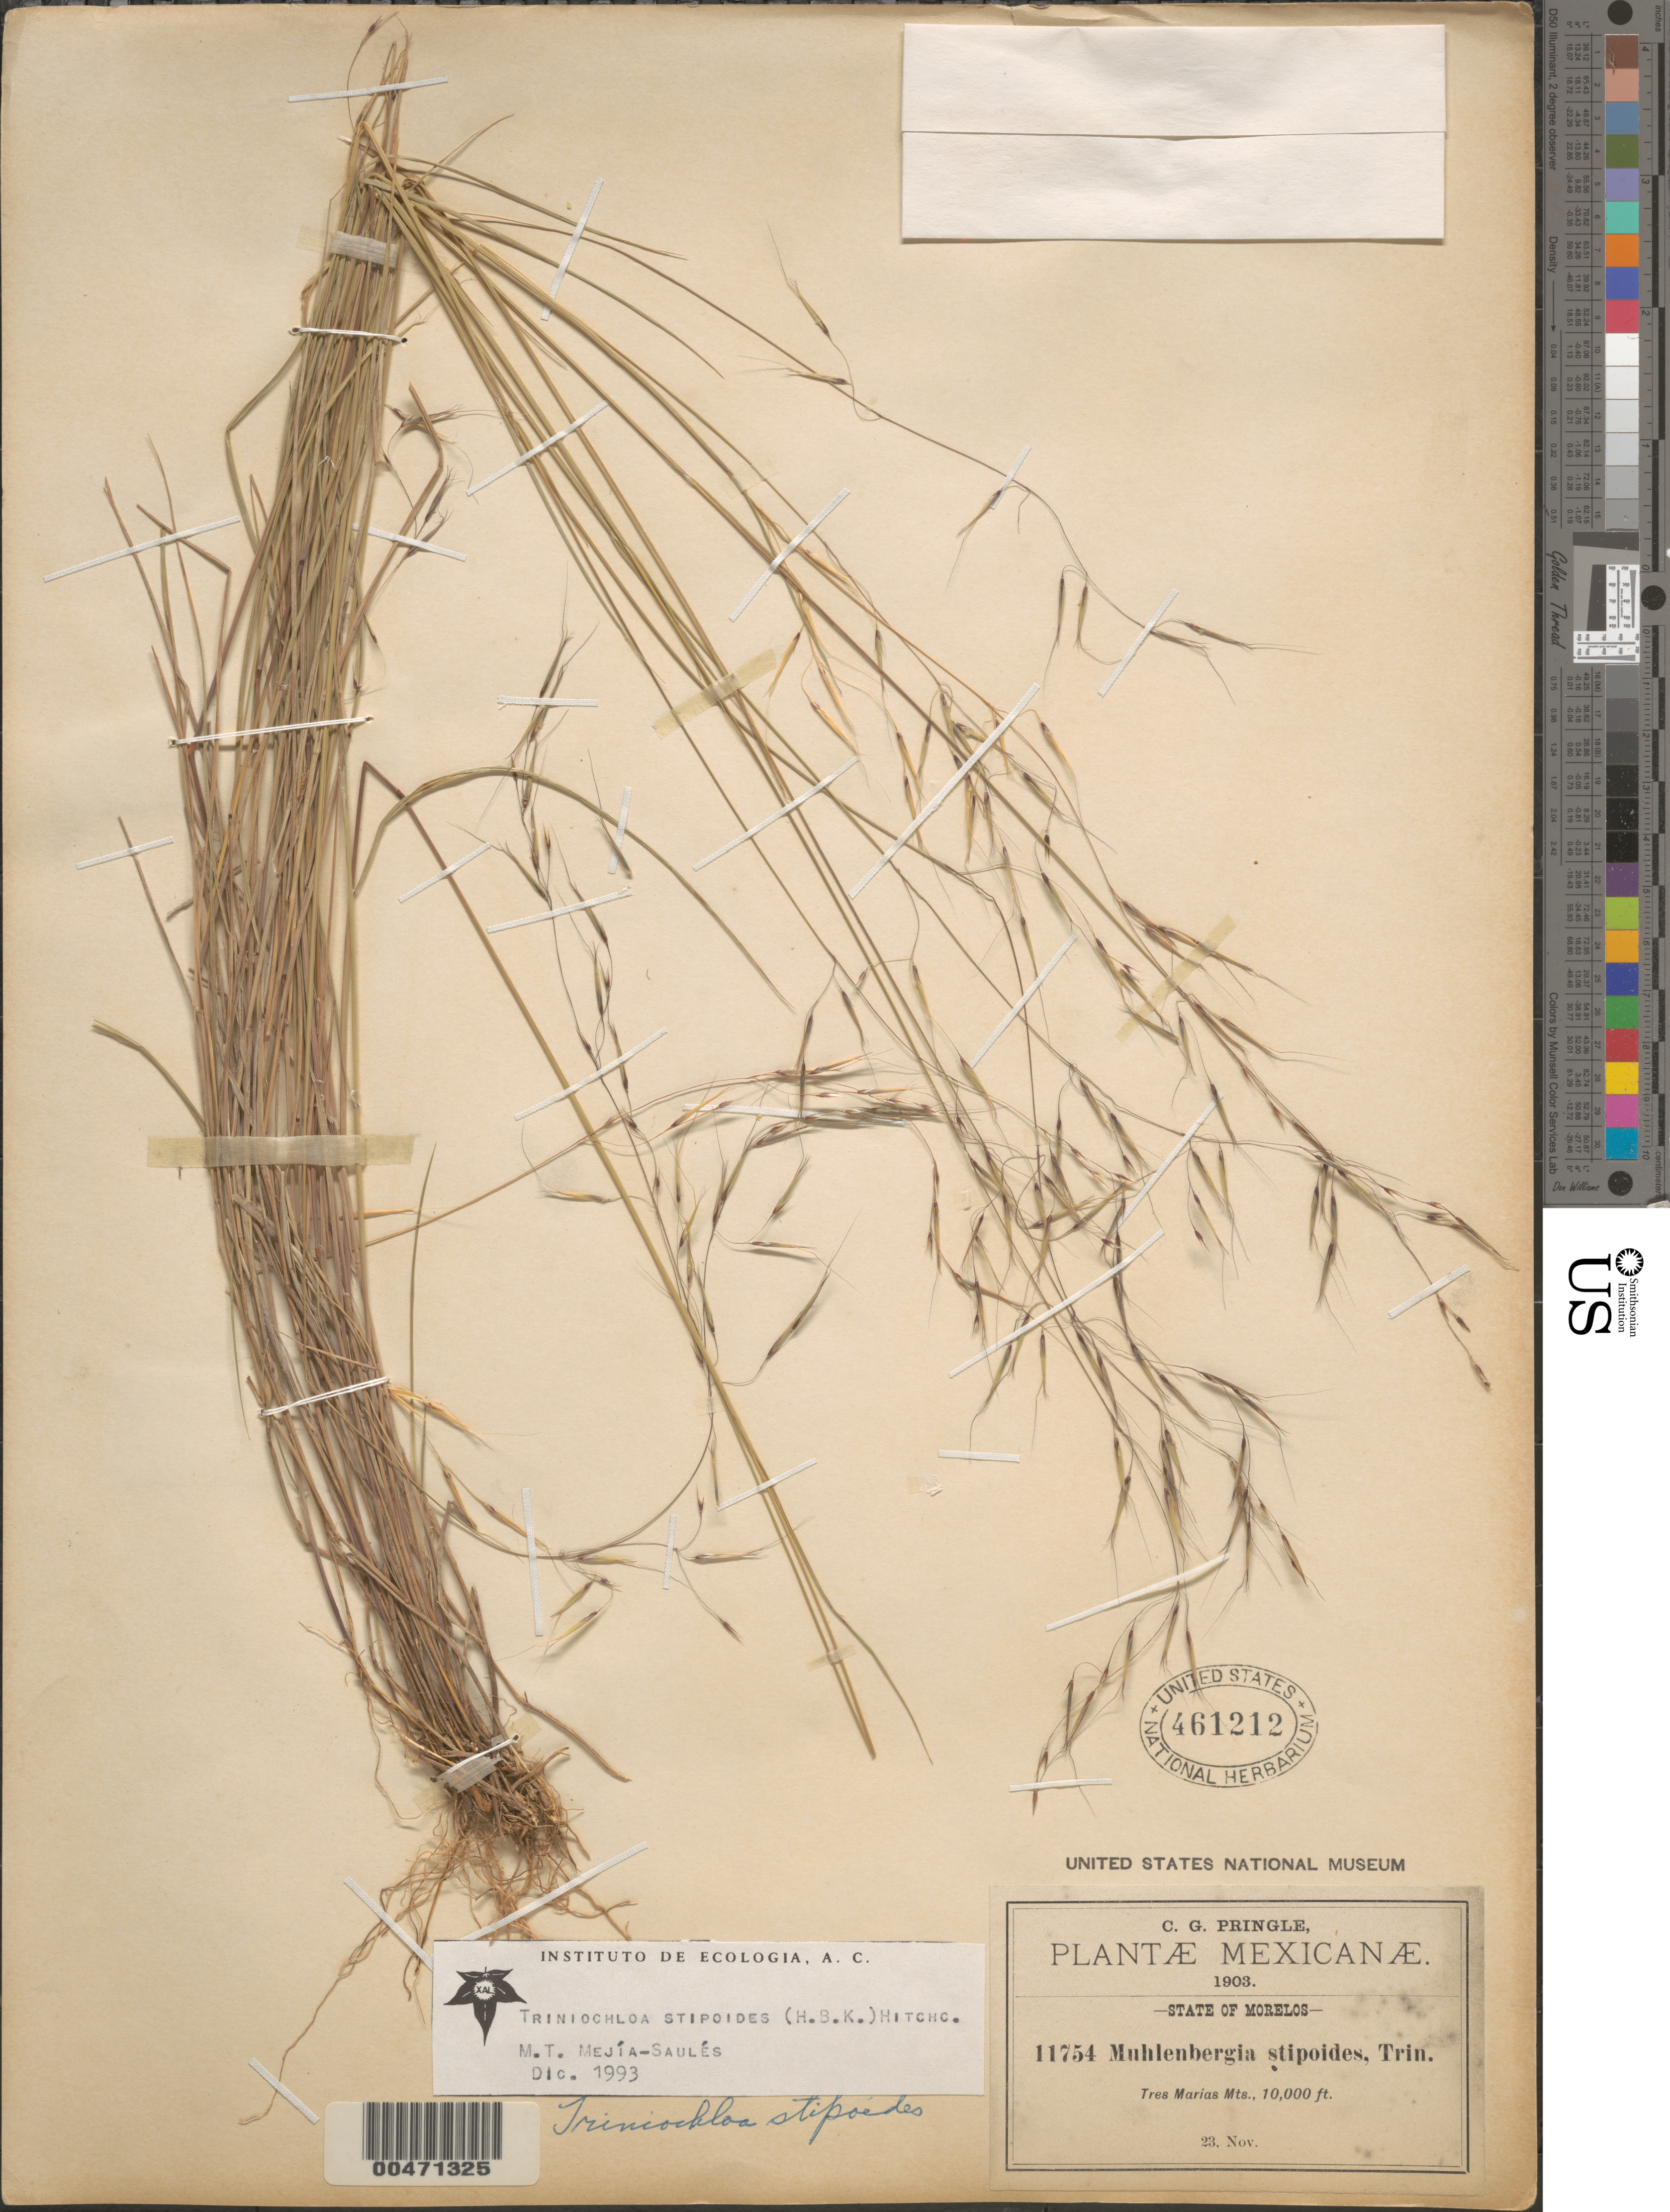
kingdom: Plantae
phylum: Tracheophyta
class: Liliopsida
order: Poales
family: Poaceae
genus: Triniochloa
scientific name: Triniochloa stipoides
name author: (Kunth) Hitchc.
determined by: Mejía-Sauls, M. T.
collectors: C. G. Pringle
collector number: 11754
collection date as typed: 23 Nov 1903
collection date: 1903-11-23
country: Mexico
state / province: Morelos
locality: Tres Marias Mts.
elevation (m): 3048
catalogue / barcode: US 461212